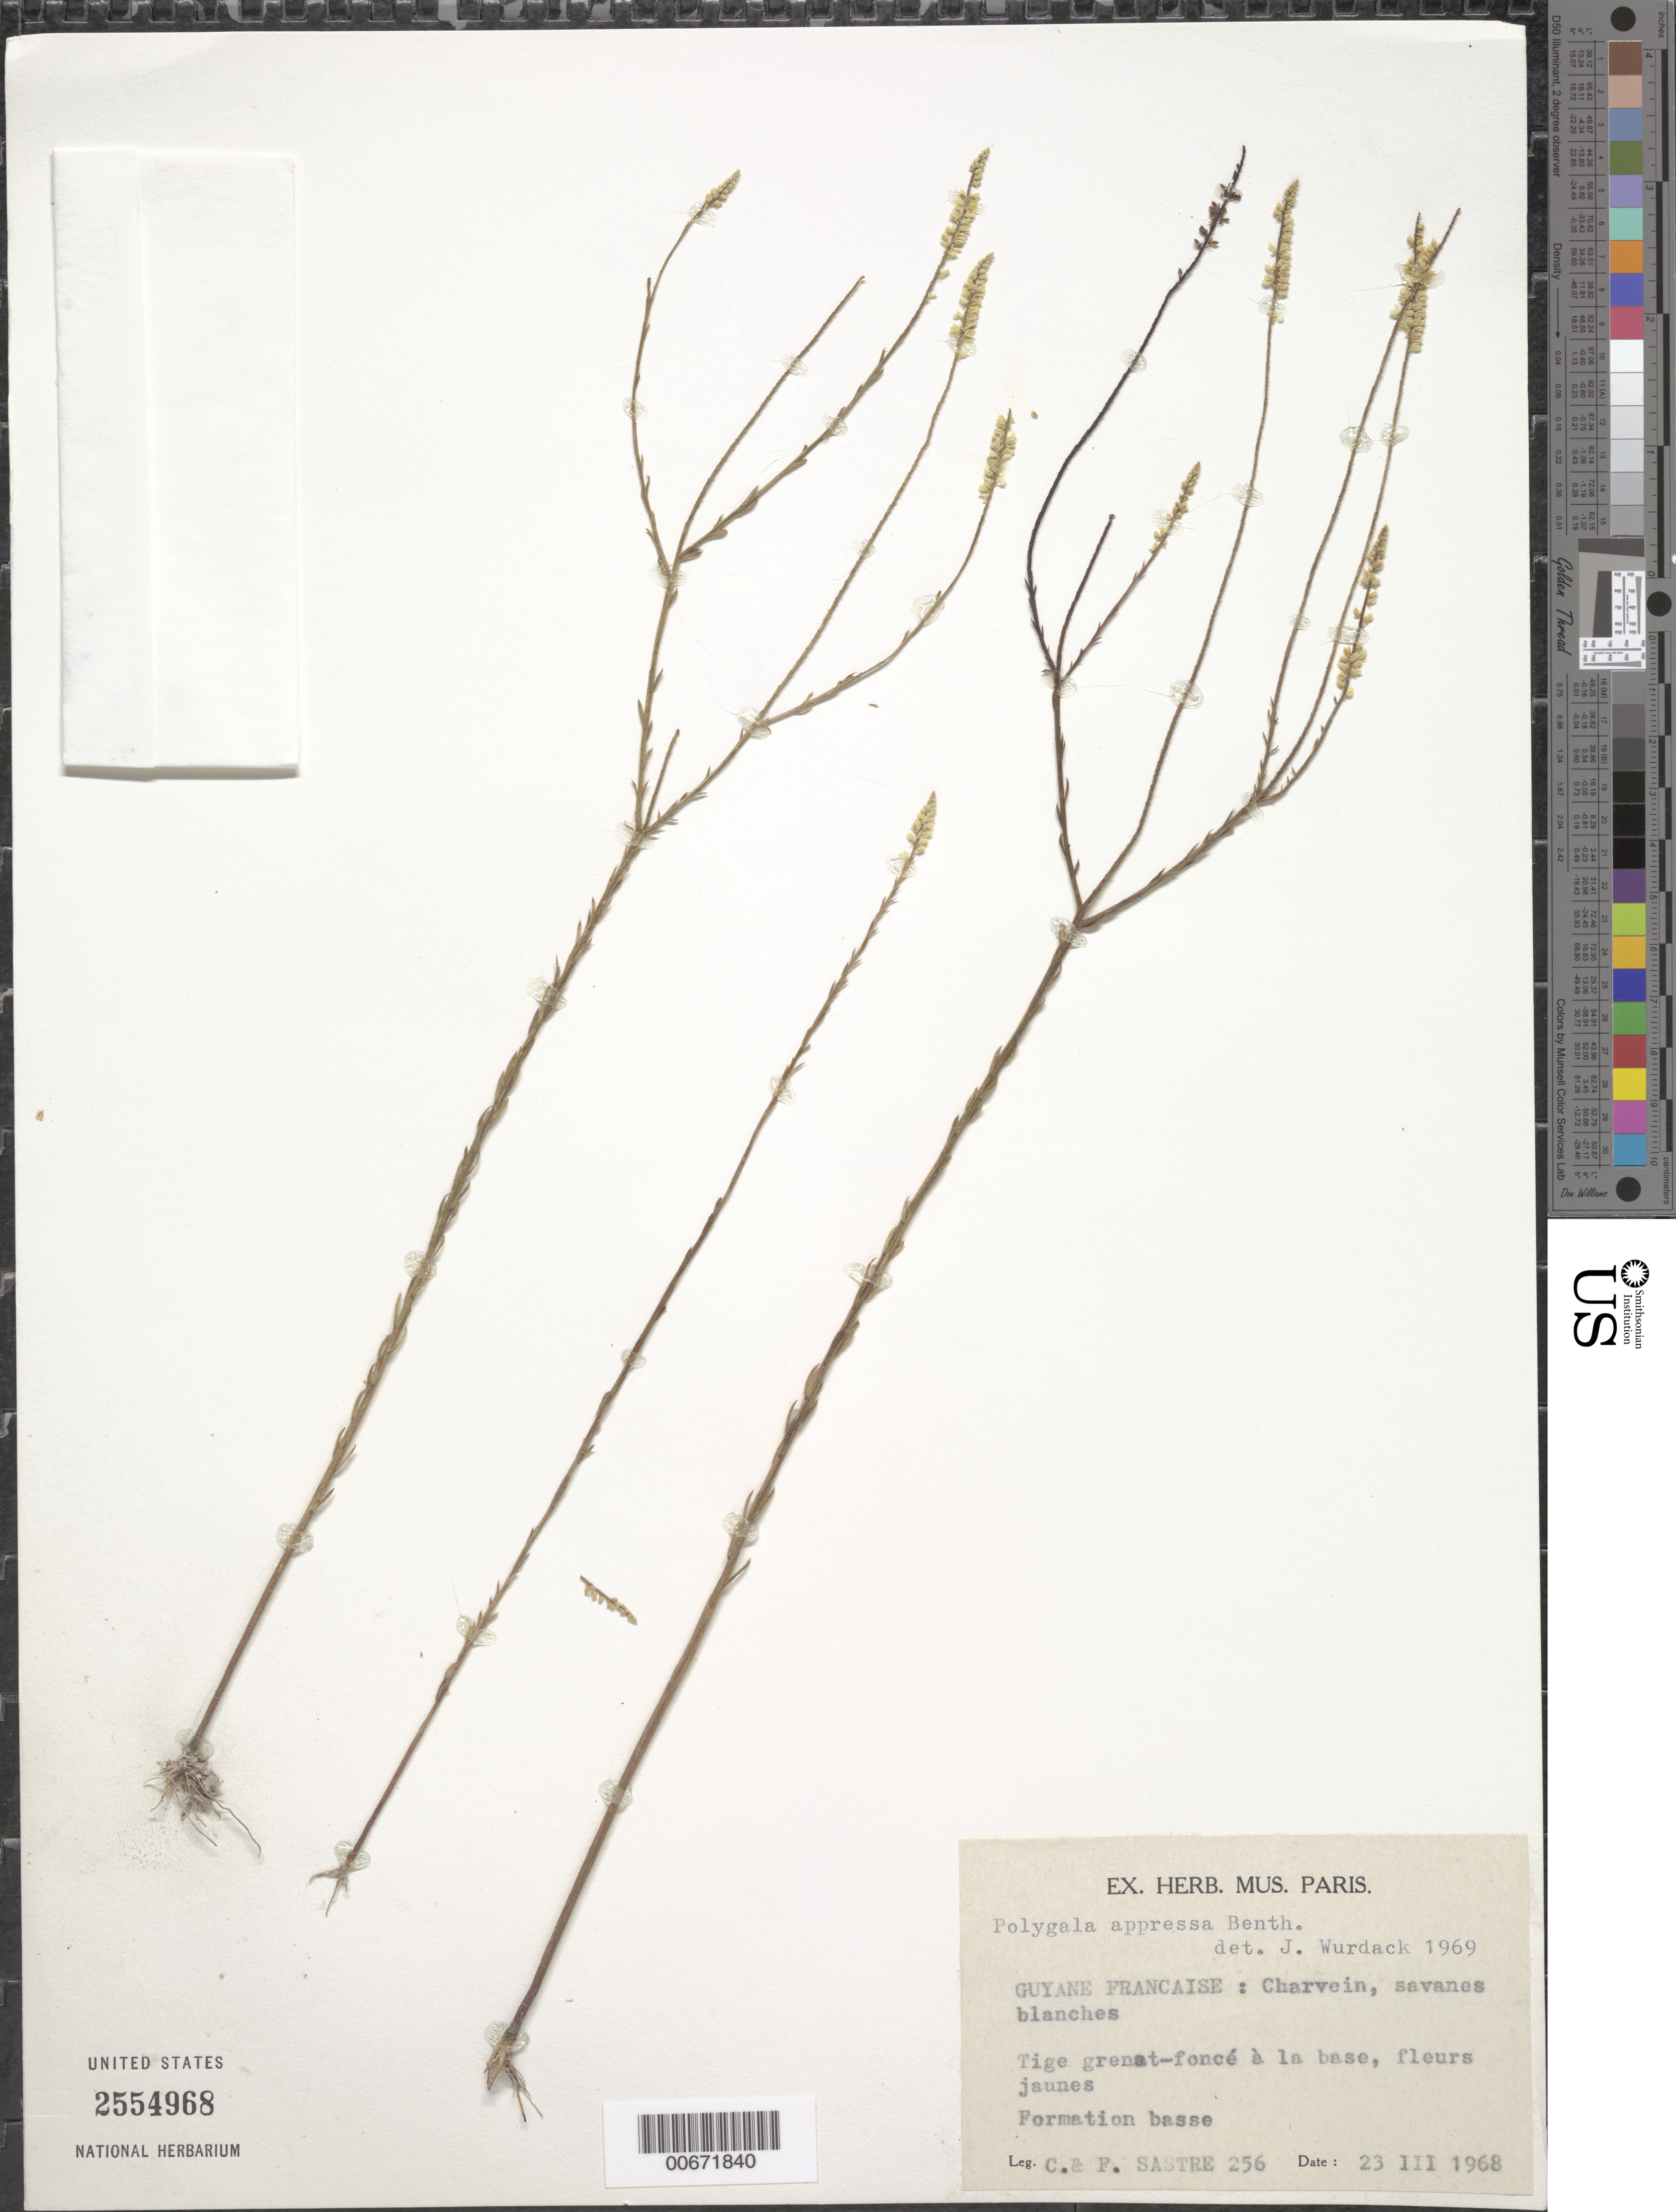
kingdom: Plantae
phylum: Tracheophyta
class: Magnoliopsida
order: Fabales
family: Polygalaceae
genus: Polygala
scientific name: Polygala appressa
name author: Benth.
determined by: Wurdack, John J., (US), US (UNITED STATES)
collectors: C. H. L. Sastre & F. Sastre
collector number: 256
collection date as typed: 23-Mar-68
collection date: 1968-03-23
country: French Guiana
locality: Charvein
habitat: Savanes blanches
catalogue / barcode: US 2554968